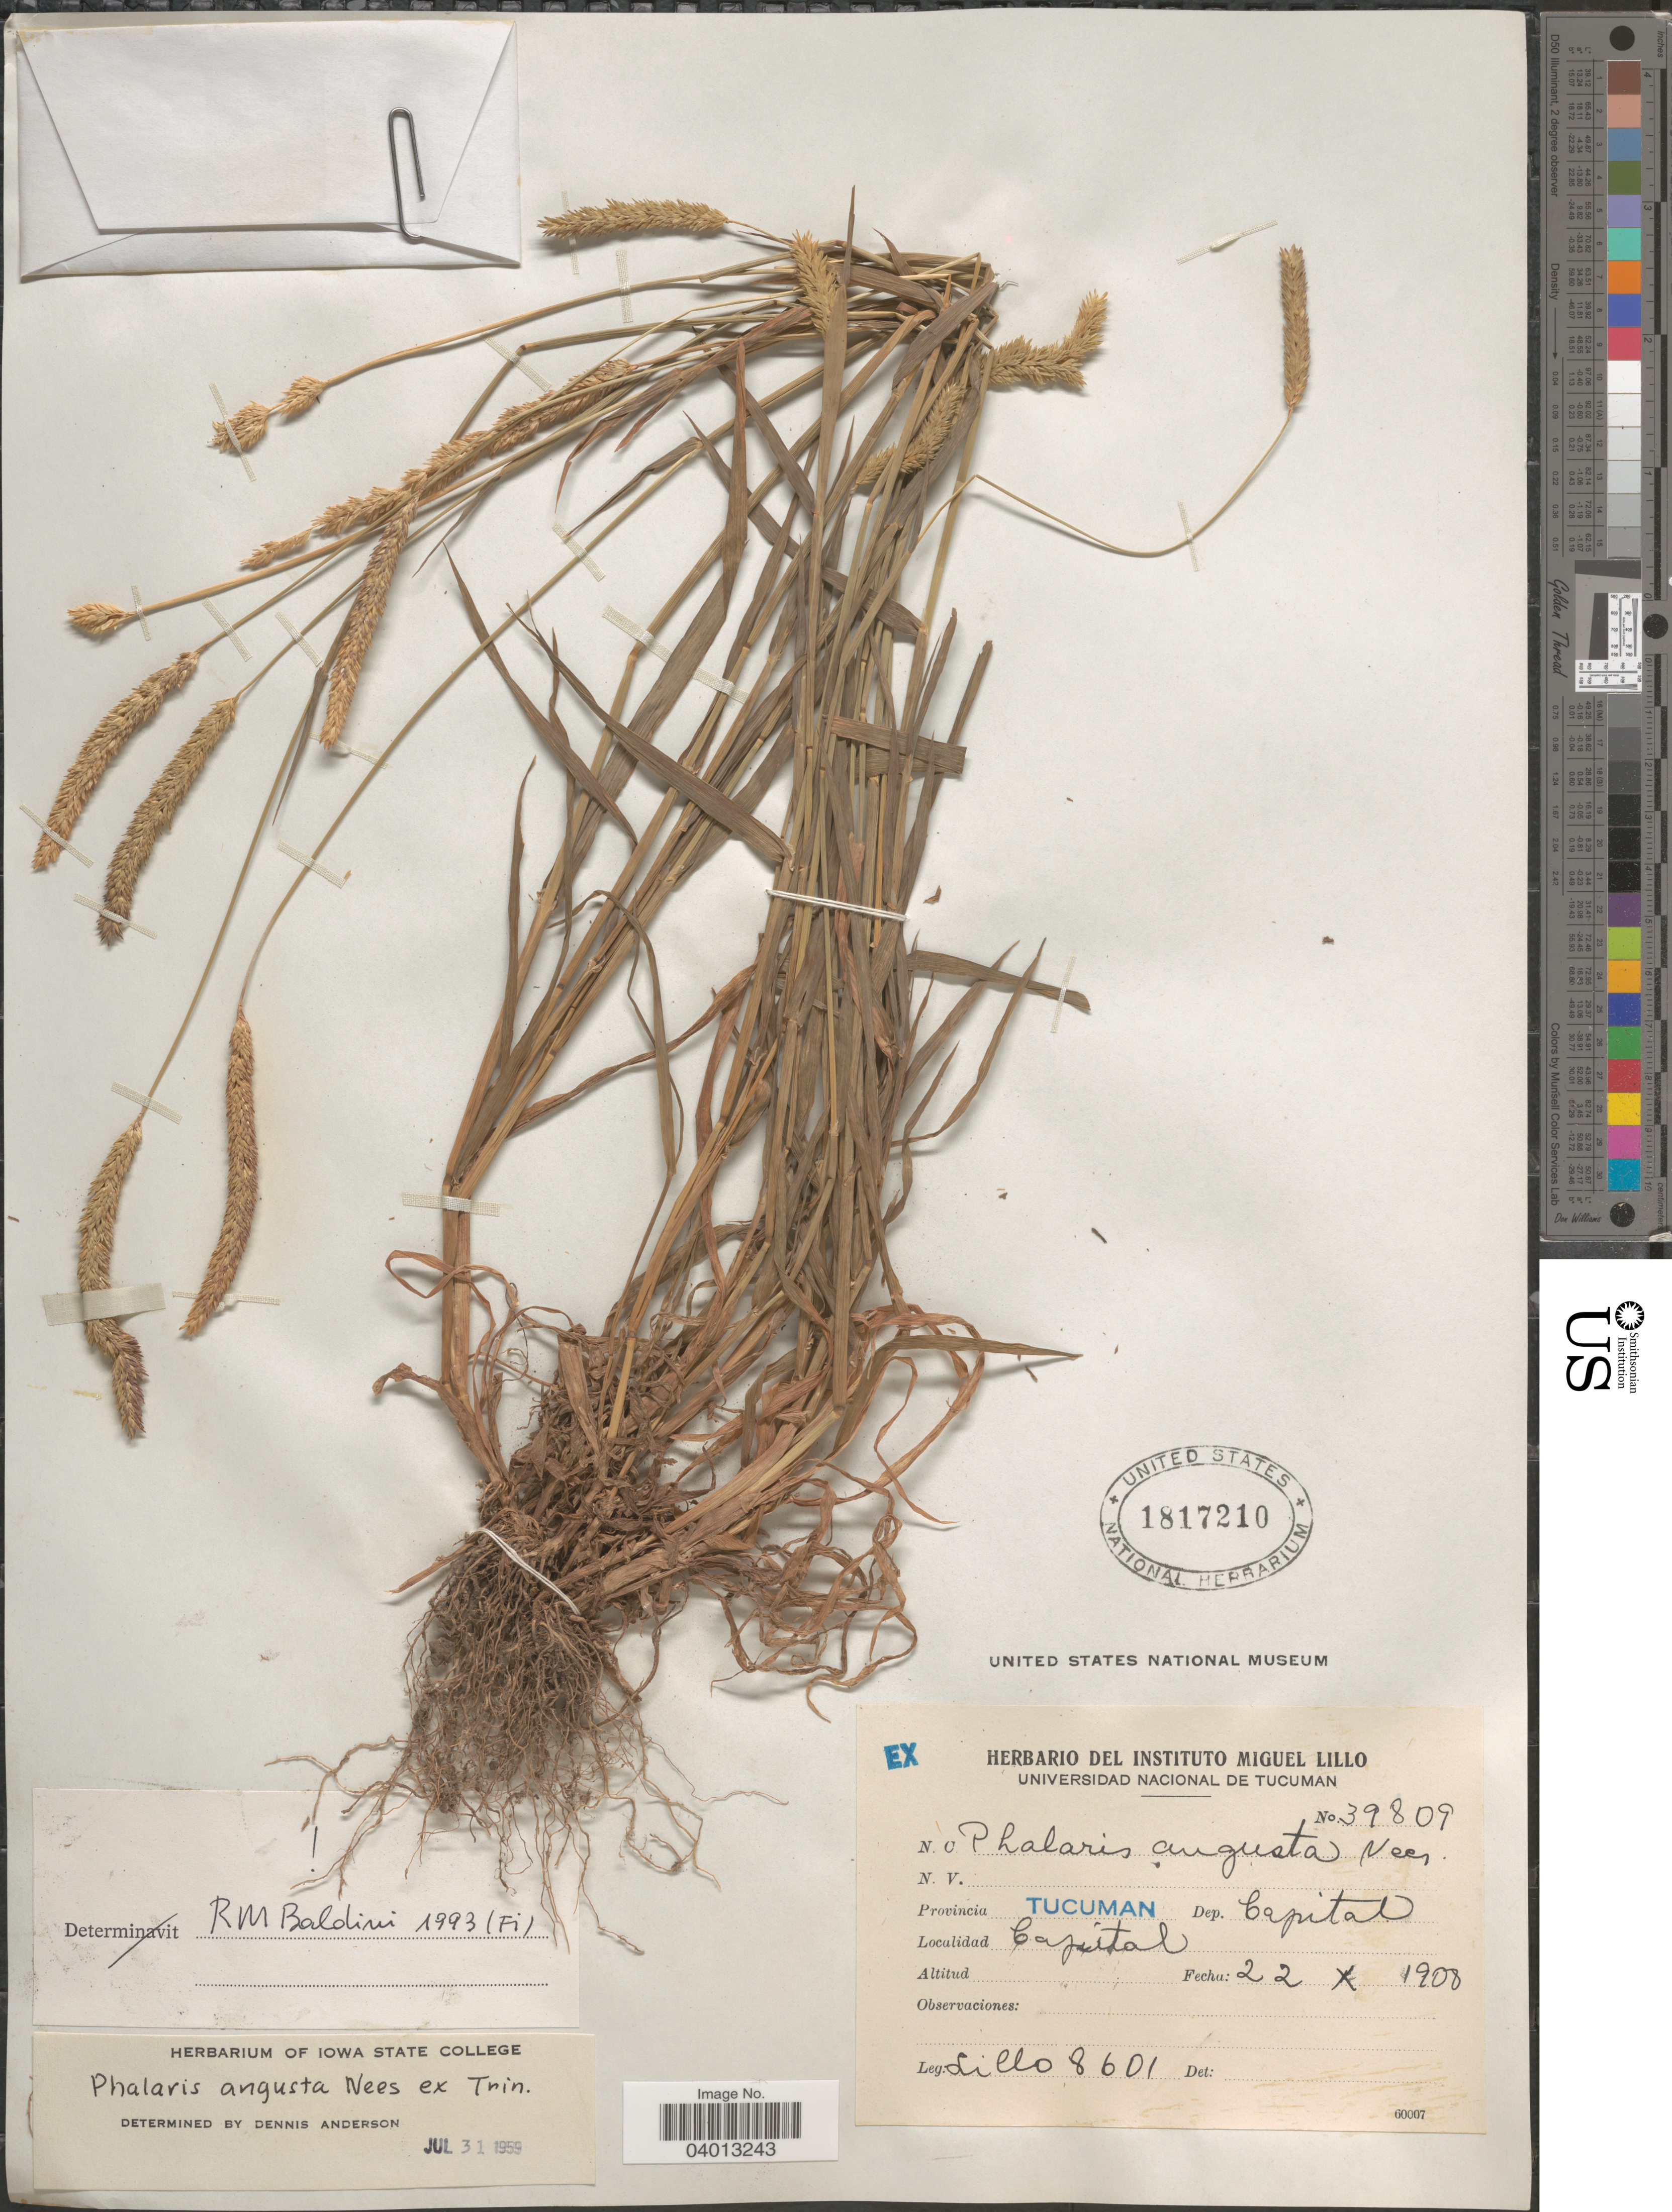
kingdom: Plantae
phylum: Tracheophyta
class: Liliopsida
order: Poales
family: Poaceae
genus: Phalaris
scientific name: Phalaris angusta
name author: Nees ex Trin.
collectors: M. Lillo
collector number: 39809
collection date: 1908-10-22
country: Argentina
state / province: Tucuman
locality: Dep. Capital. Capital.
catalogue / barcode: US 1817210